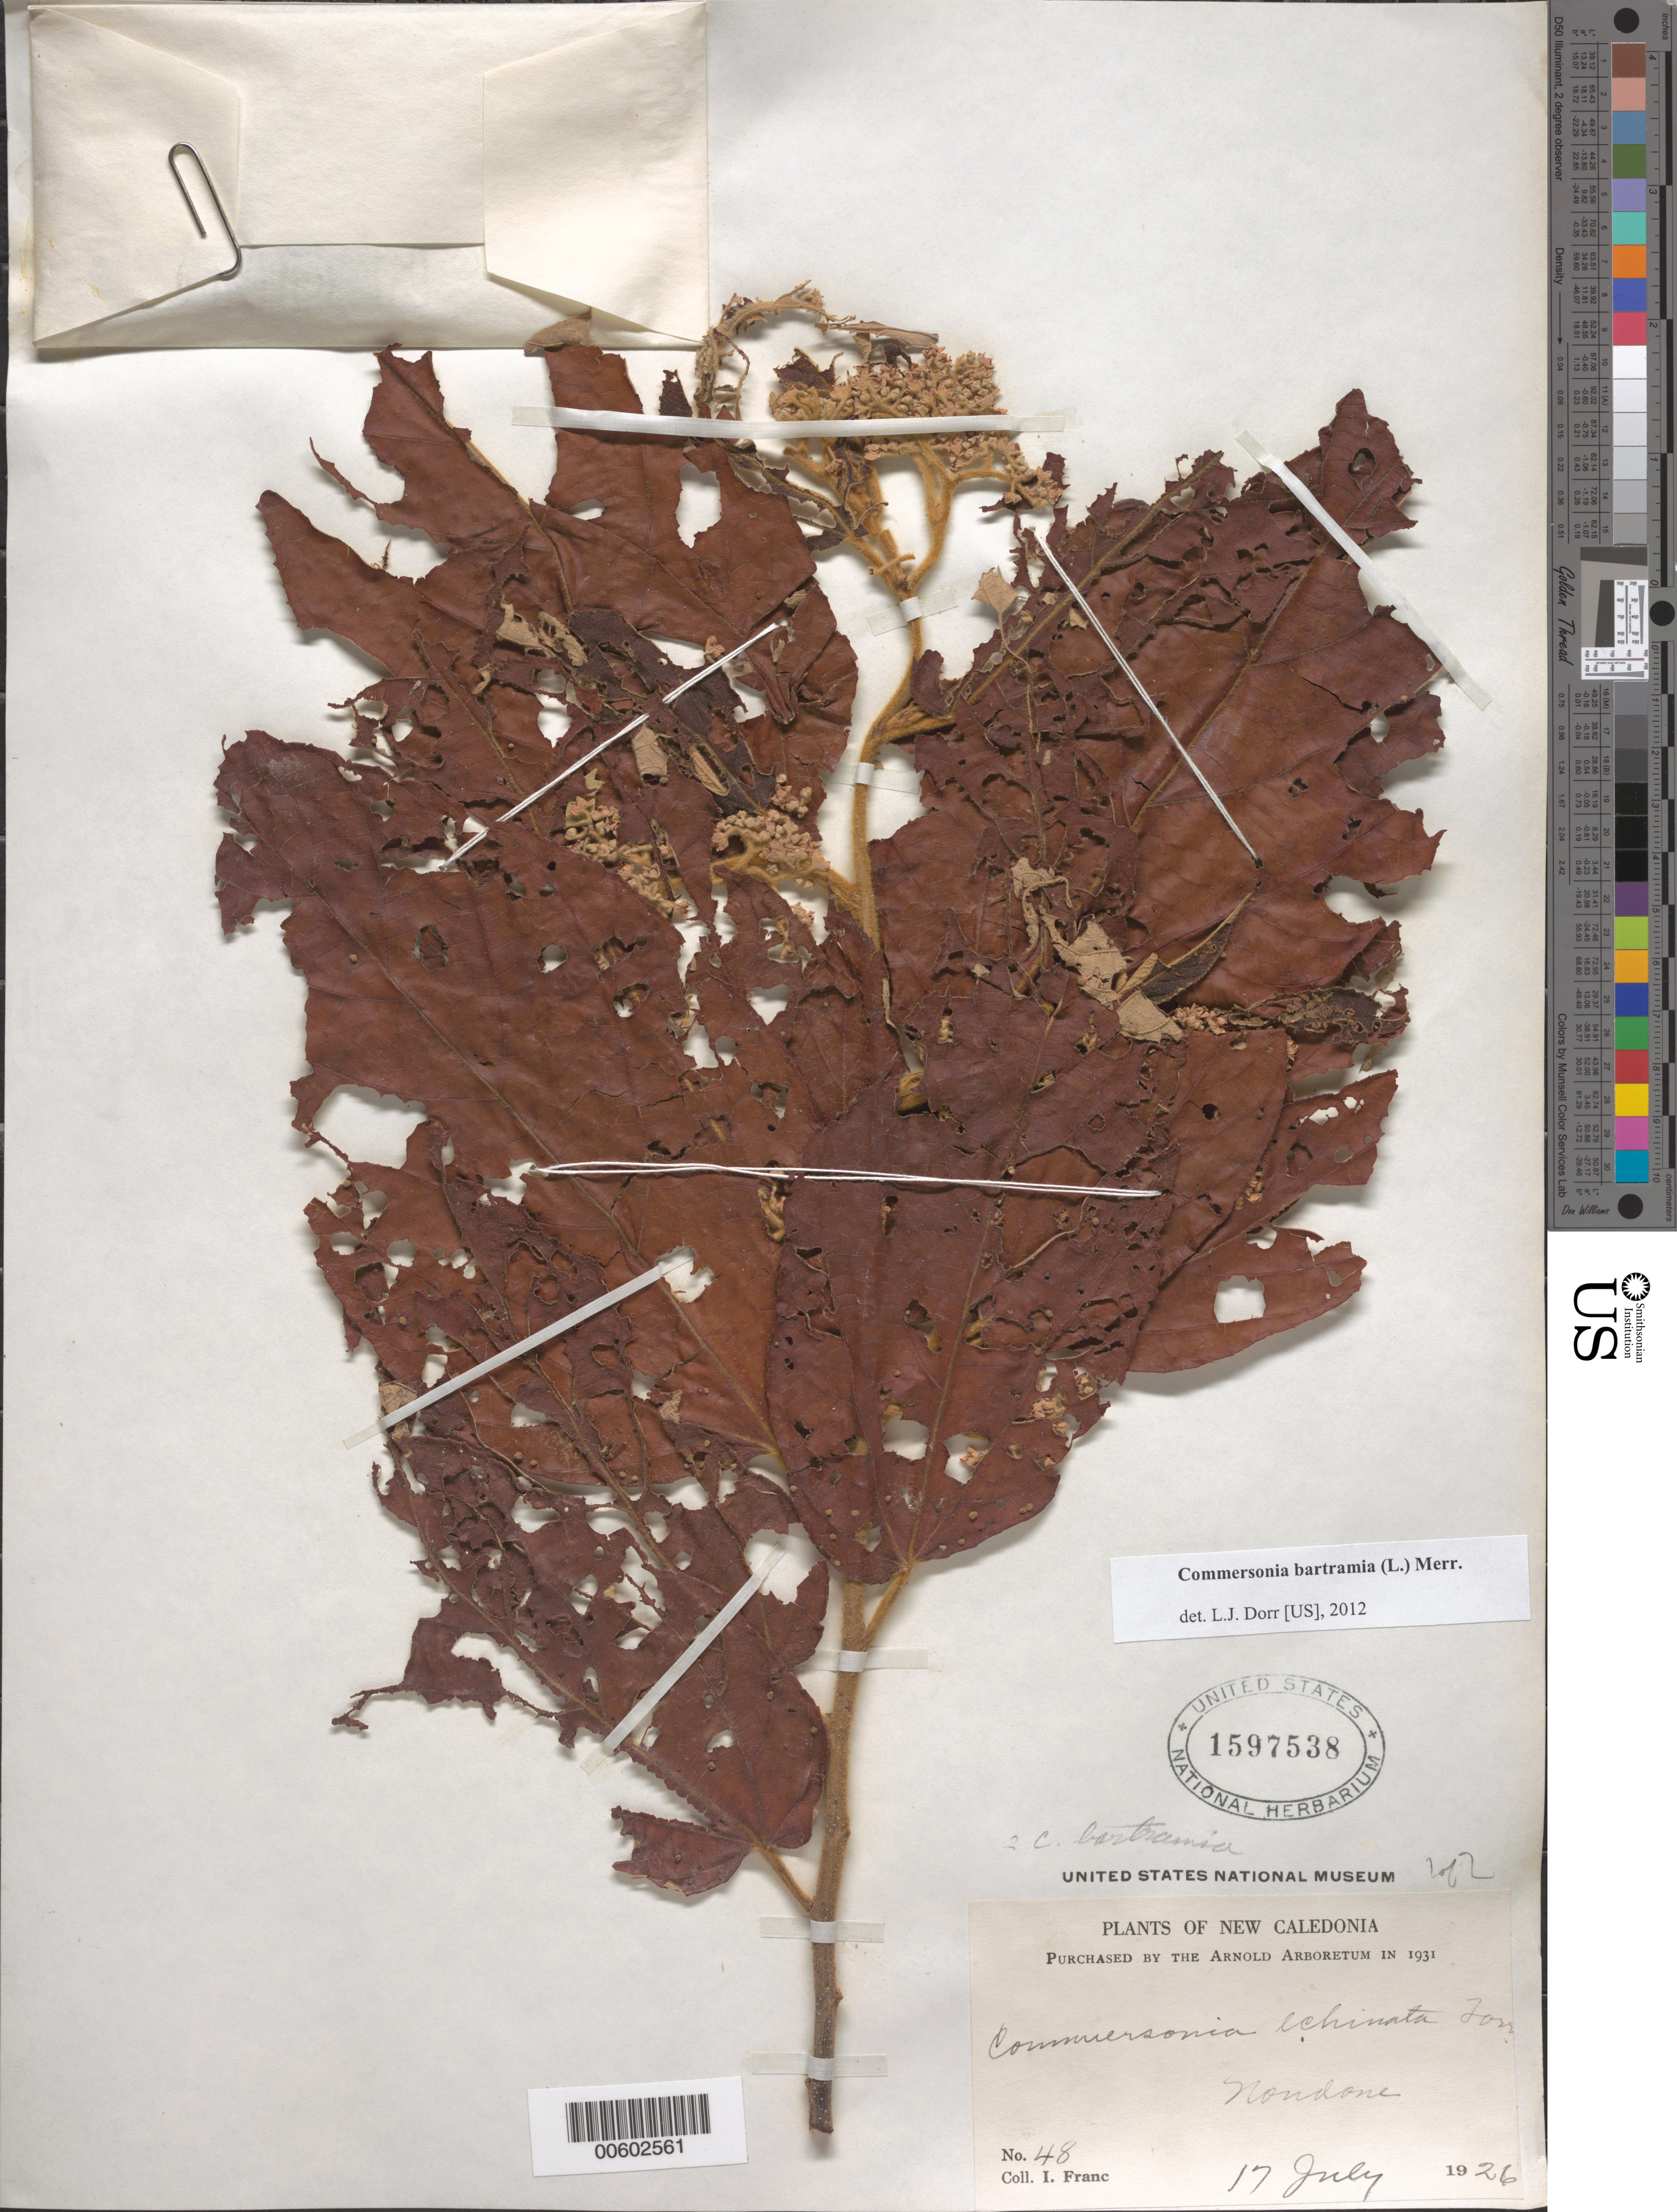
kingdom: Plantae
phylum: Tracheophyta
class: Magnoliopsida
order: Malvales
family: Malvaceae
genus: Commersonia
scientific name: Commersonia bartramia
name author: (L.) Merr.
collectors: I. Franc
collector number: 48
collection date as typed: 17 Jul 1926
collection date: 1926-07-17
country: New Caledonia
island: New Caledonia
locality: Nondone [sic]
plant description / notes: US, A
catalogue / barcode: US 1597538